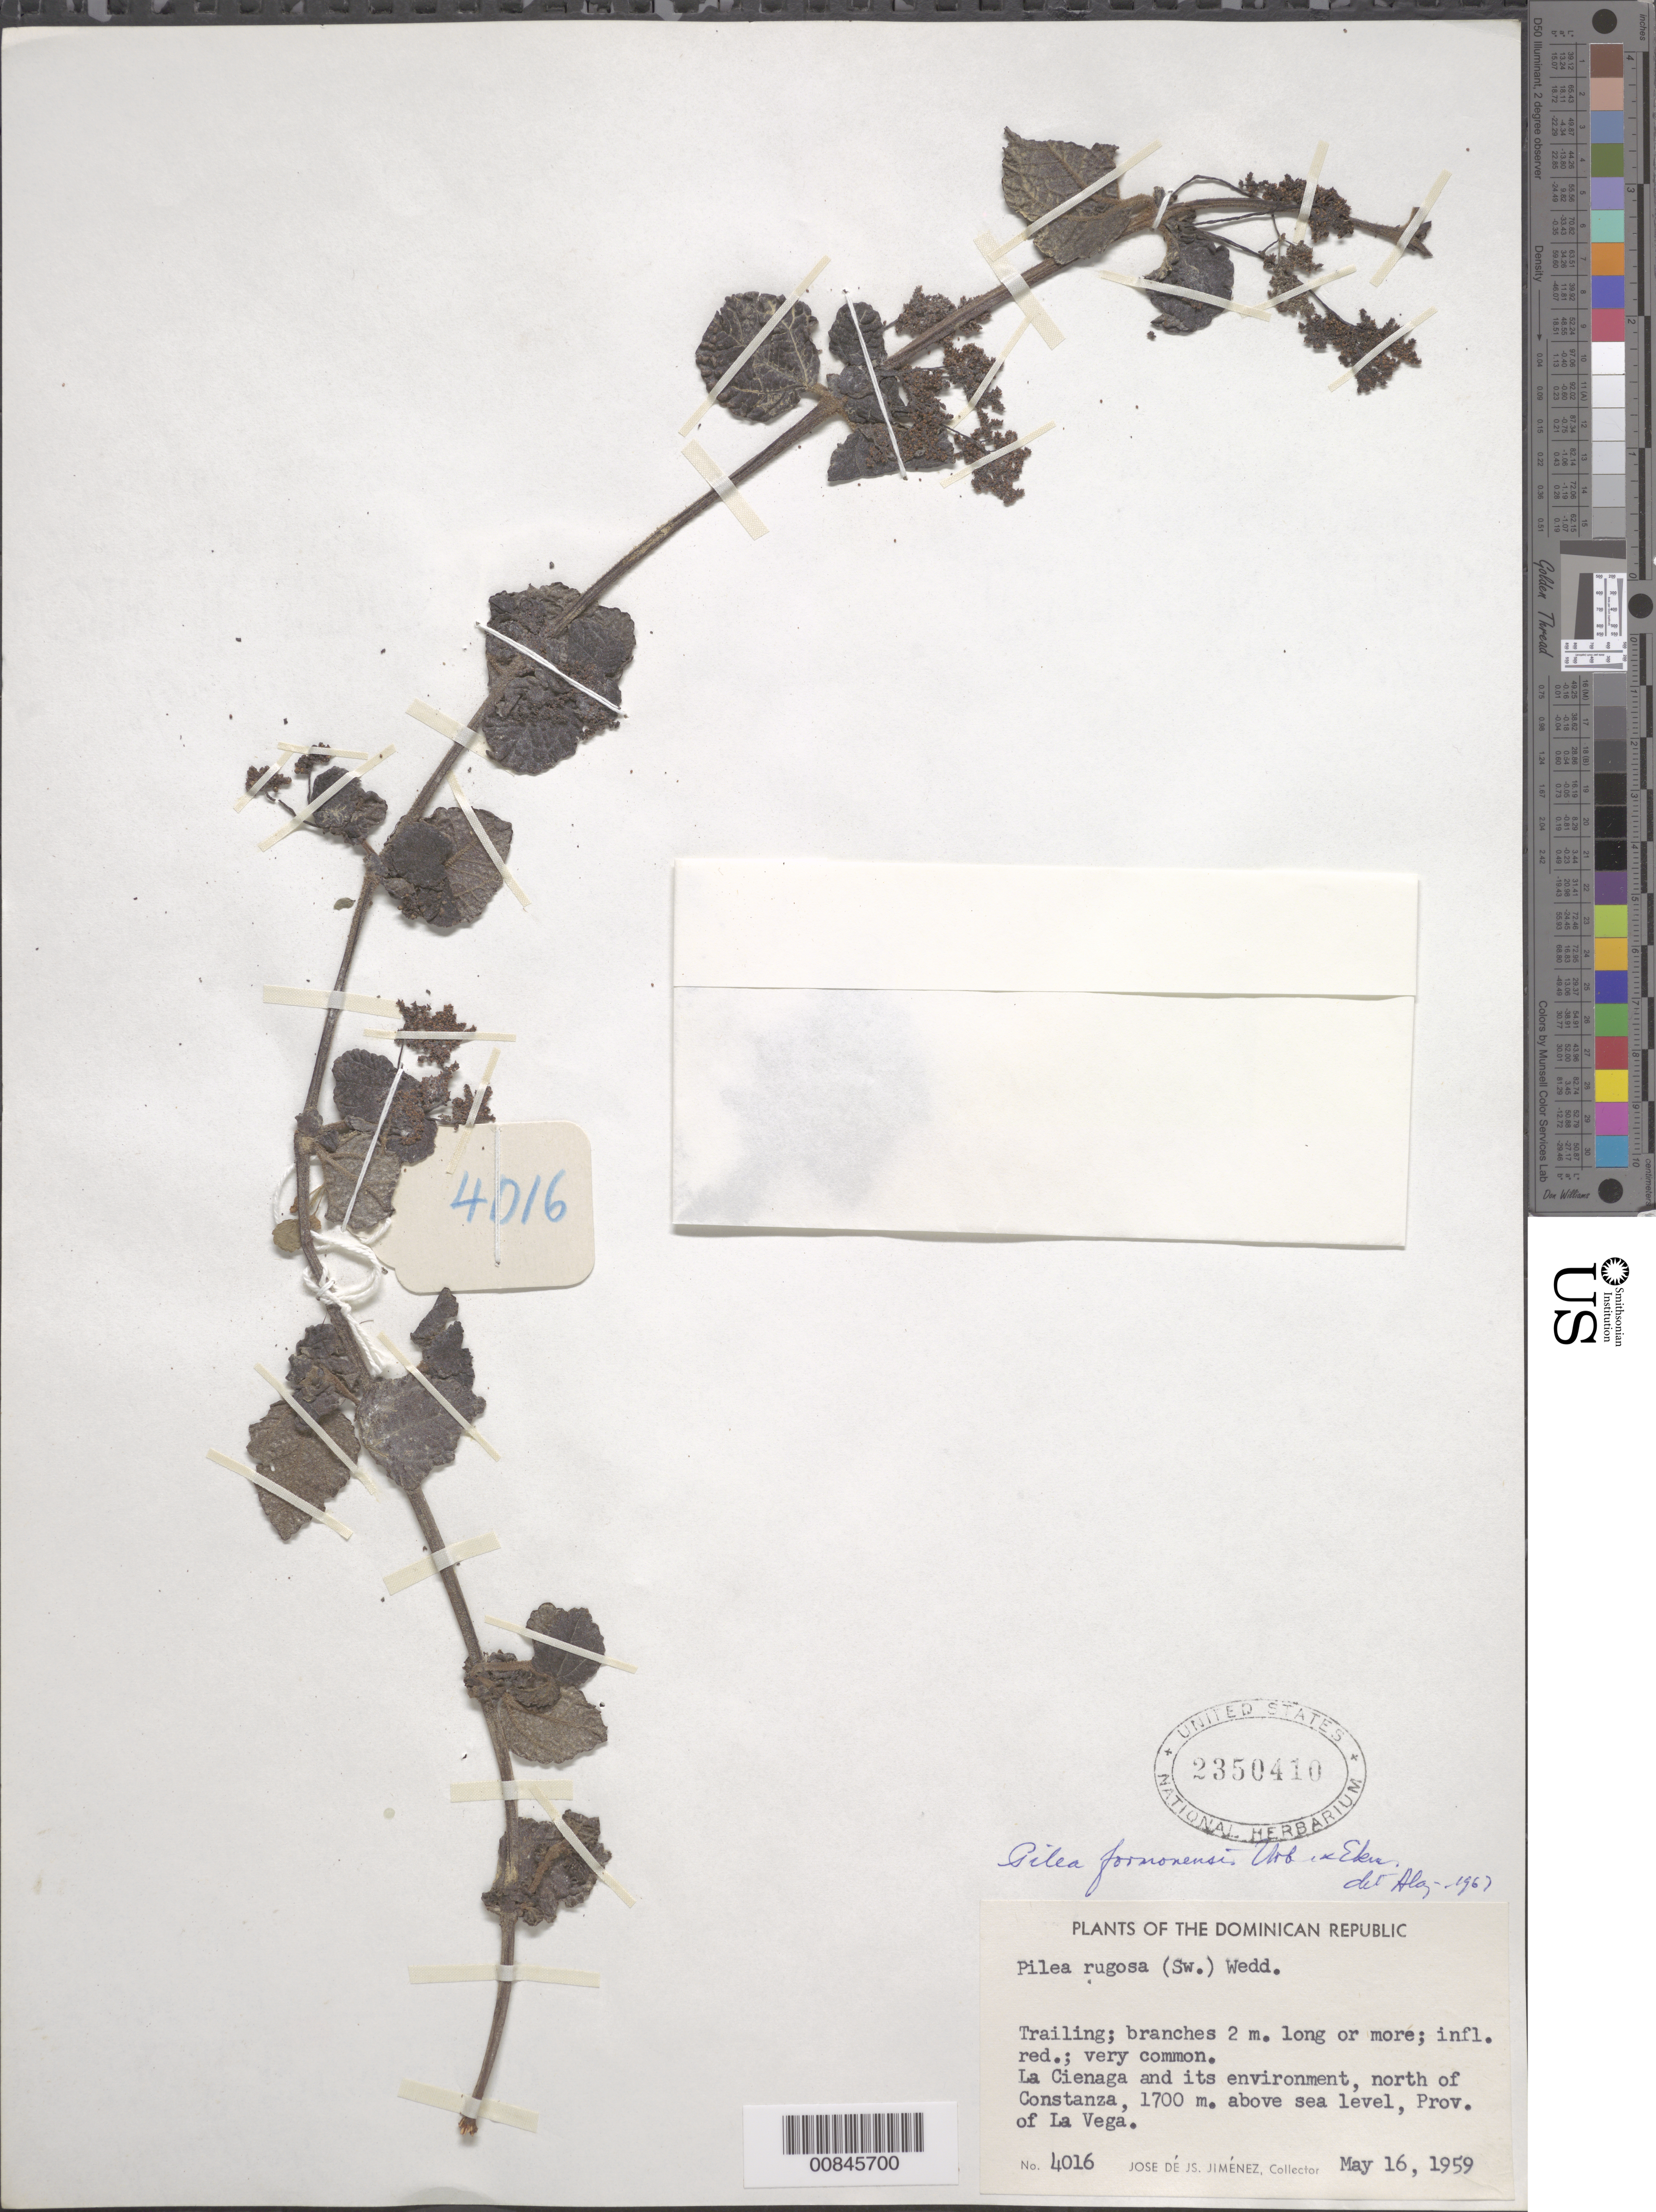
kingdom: Plantae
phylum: Tracheophyta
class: Magnoliopsida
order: Rosales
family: Urticaceae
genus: Pilea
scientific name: Pilea formonensis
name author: Urb. & Ekman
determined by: Liogier, Alain H.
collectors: J. J. Jiménez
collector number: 4016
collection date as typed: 16 May 1959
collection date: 1959-05-16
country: Dominican Republic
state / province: La Vega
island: Hispaniola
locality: La Ciénaga and its environment, north of Constanza.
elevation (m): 1700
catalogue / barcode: US 2350410